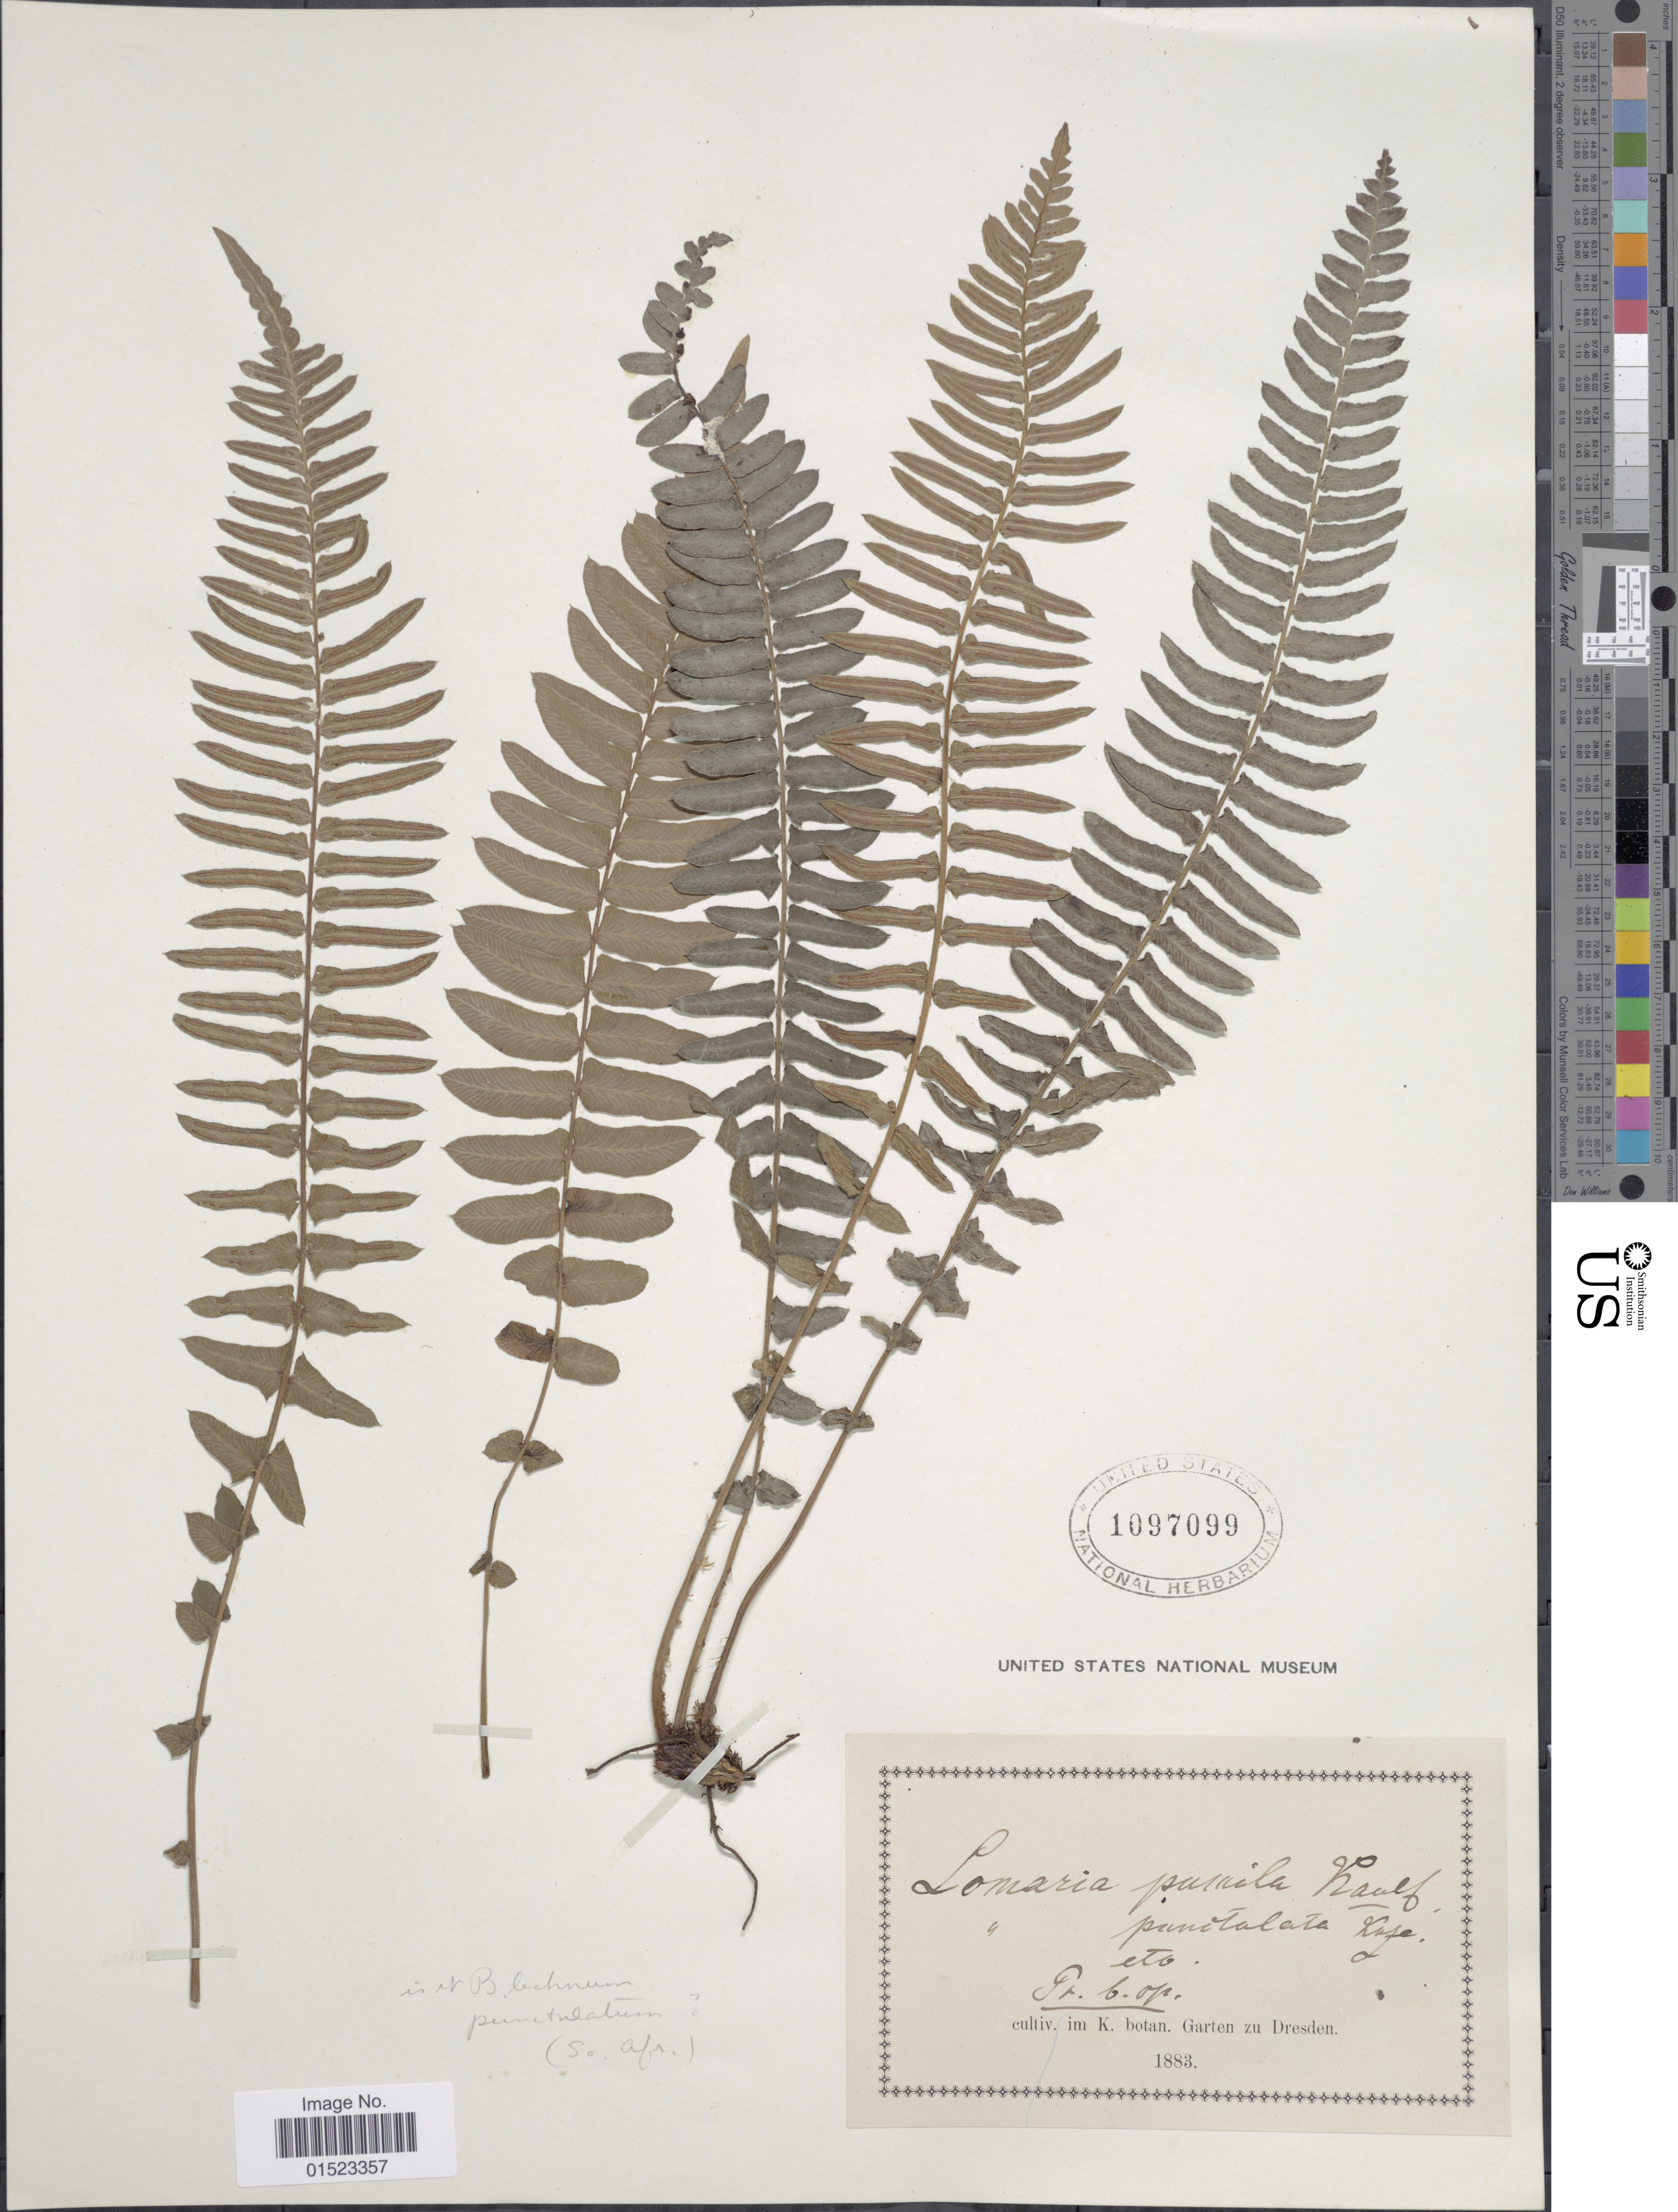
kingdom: Plantae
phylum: Tracheophyta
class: Polypodiopsida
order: Polypodiales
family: Blechnaceae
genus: Blechnum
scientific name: Blechnum punctulatum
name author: Sw.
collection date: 1883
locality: Im. K. botan. Garten zu Dresden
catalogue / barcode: US 1097099